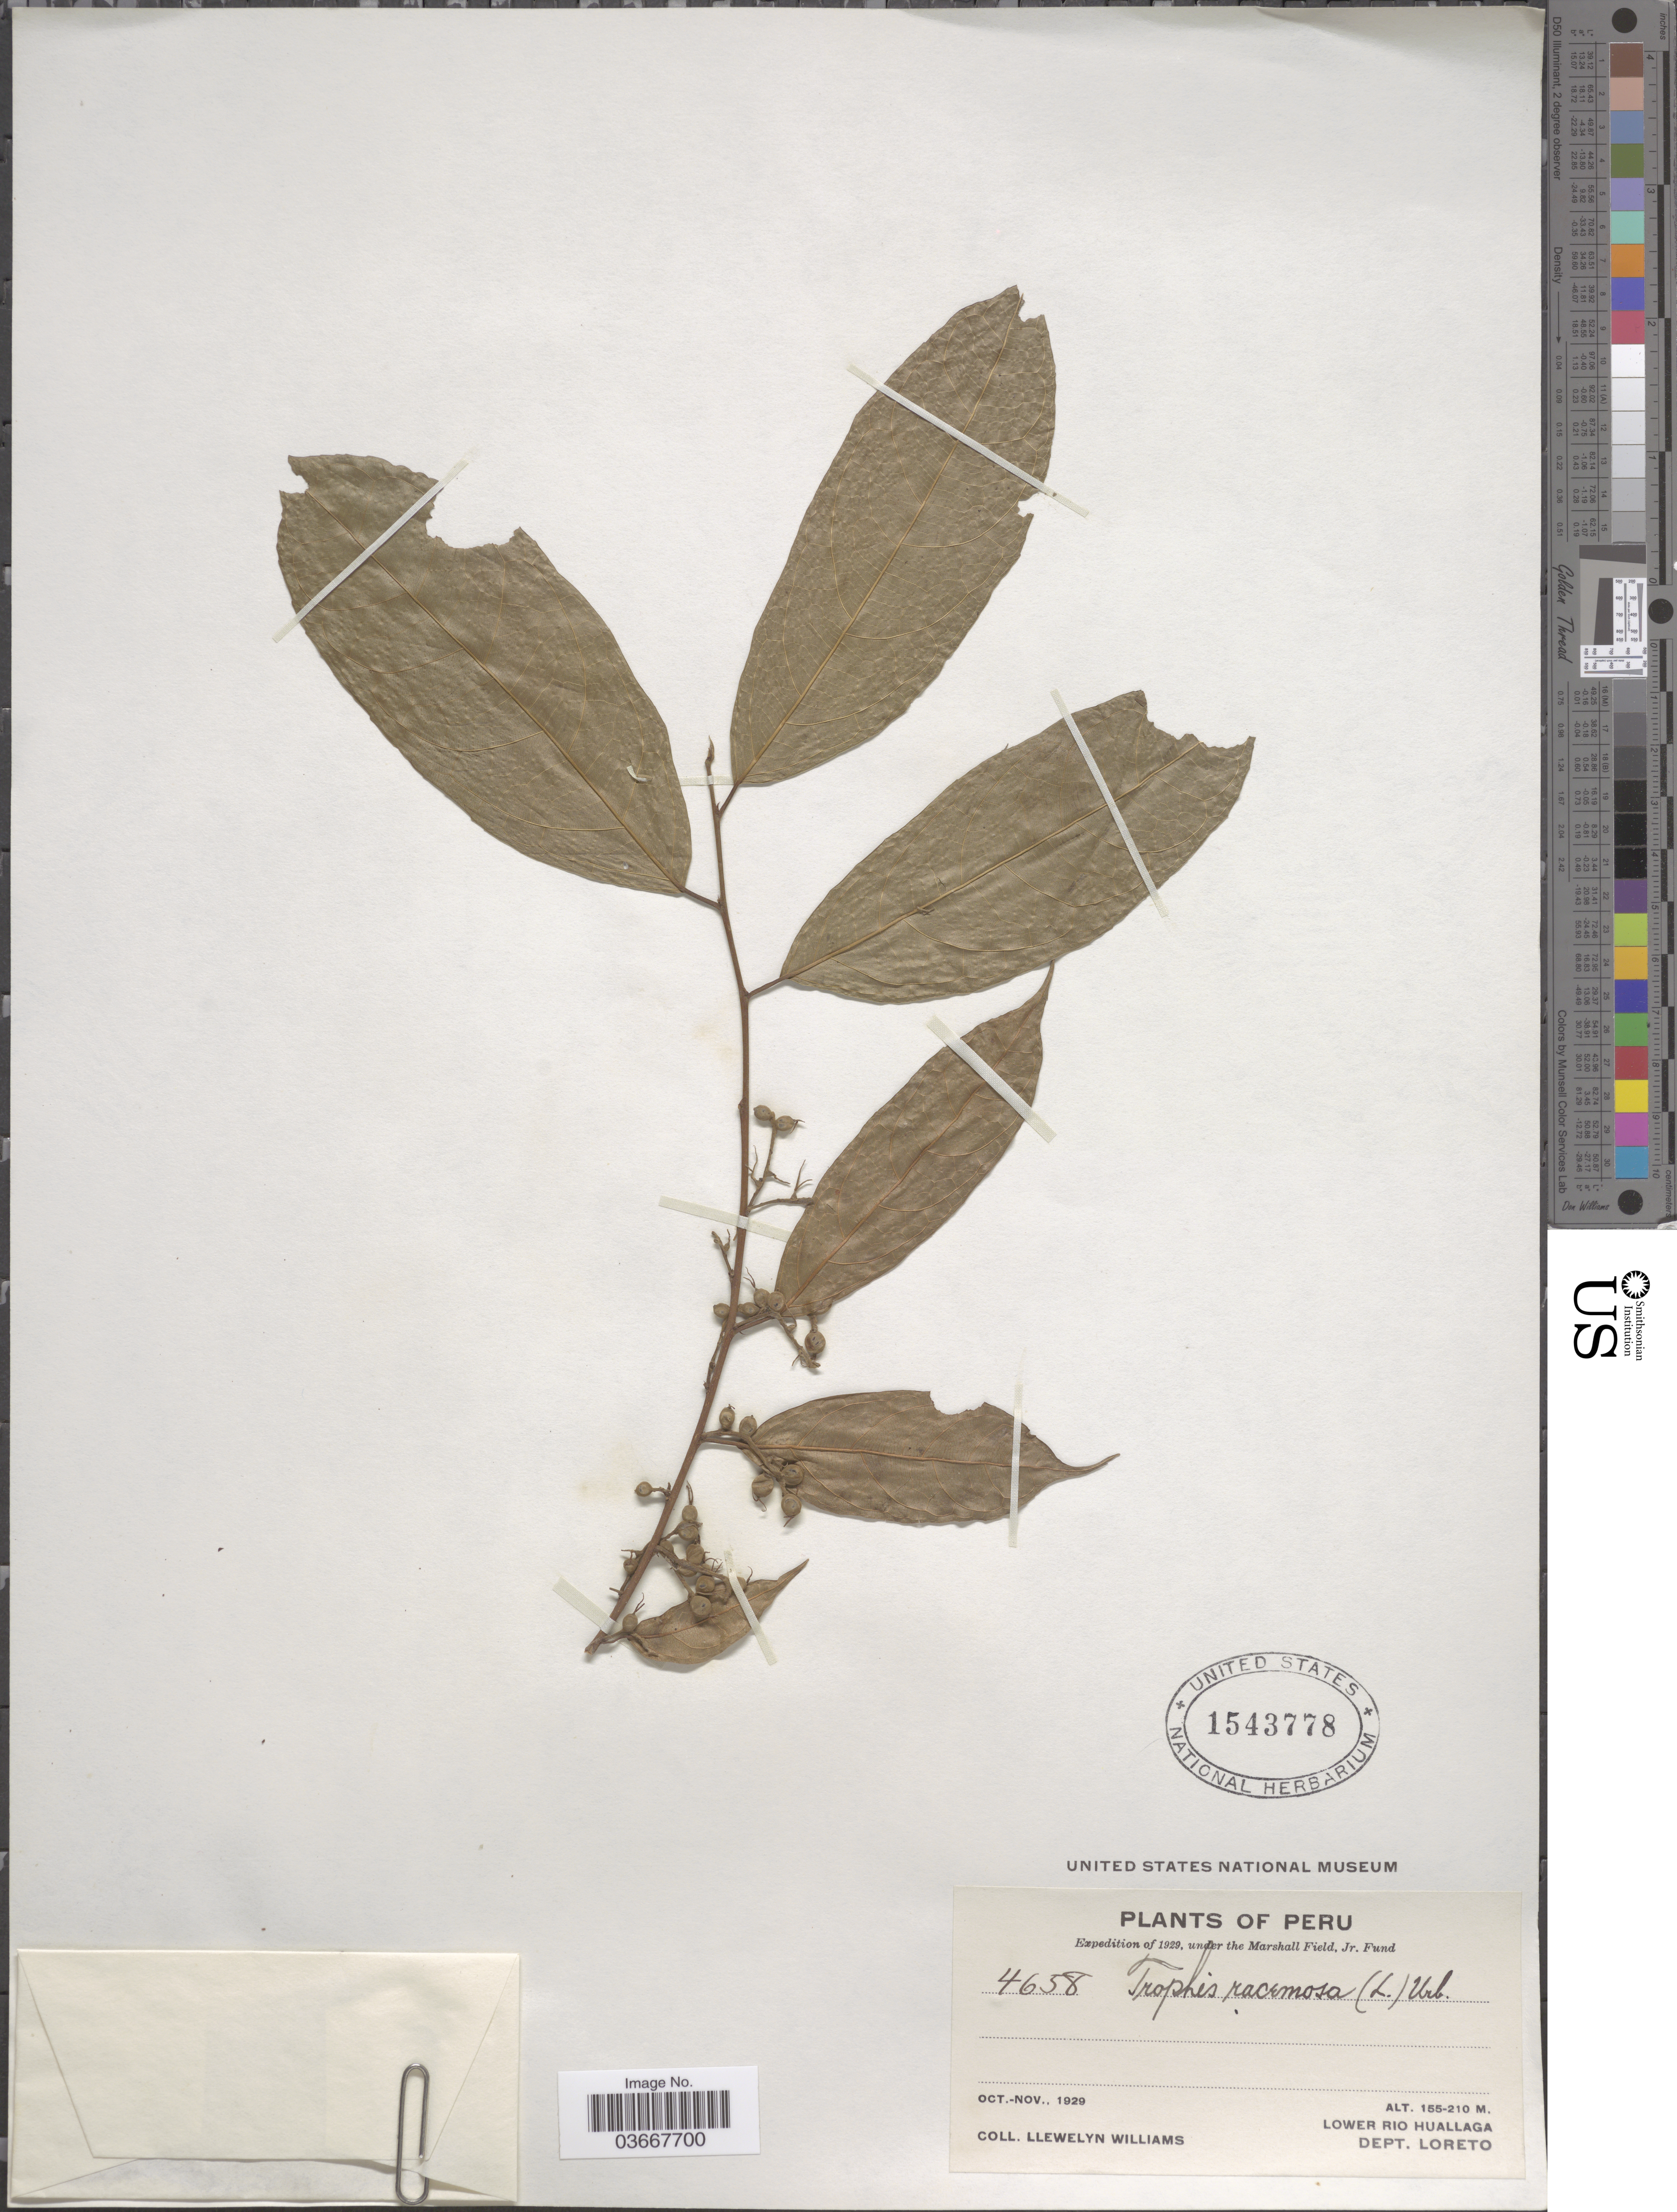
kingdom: Plantae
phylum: Tracheophyta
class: Magnoliopsida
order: Rosales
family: Moraceae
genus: Trophis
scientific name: Trophis racemosa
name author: (L.) Urb.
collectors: Ll. Williams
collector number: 4658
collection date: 1929-10/1929-11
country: Peru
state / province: Loreto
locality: Lower Rio Huallaga. Dept. Loreto.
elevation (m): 155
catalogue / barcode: US 1543778